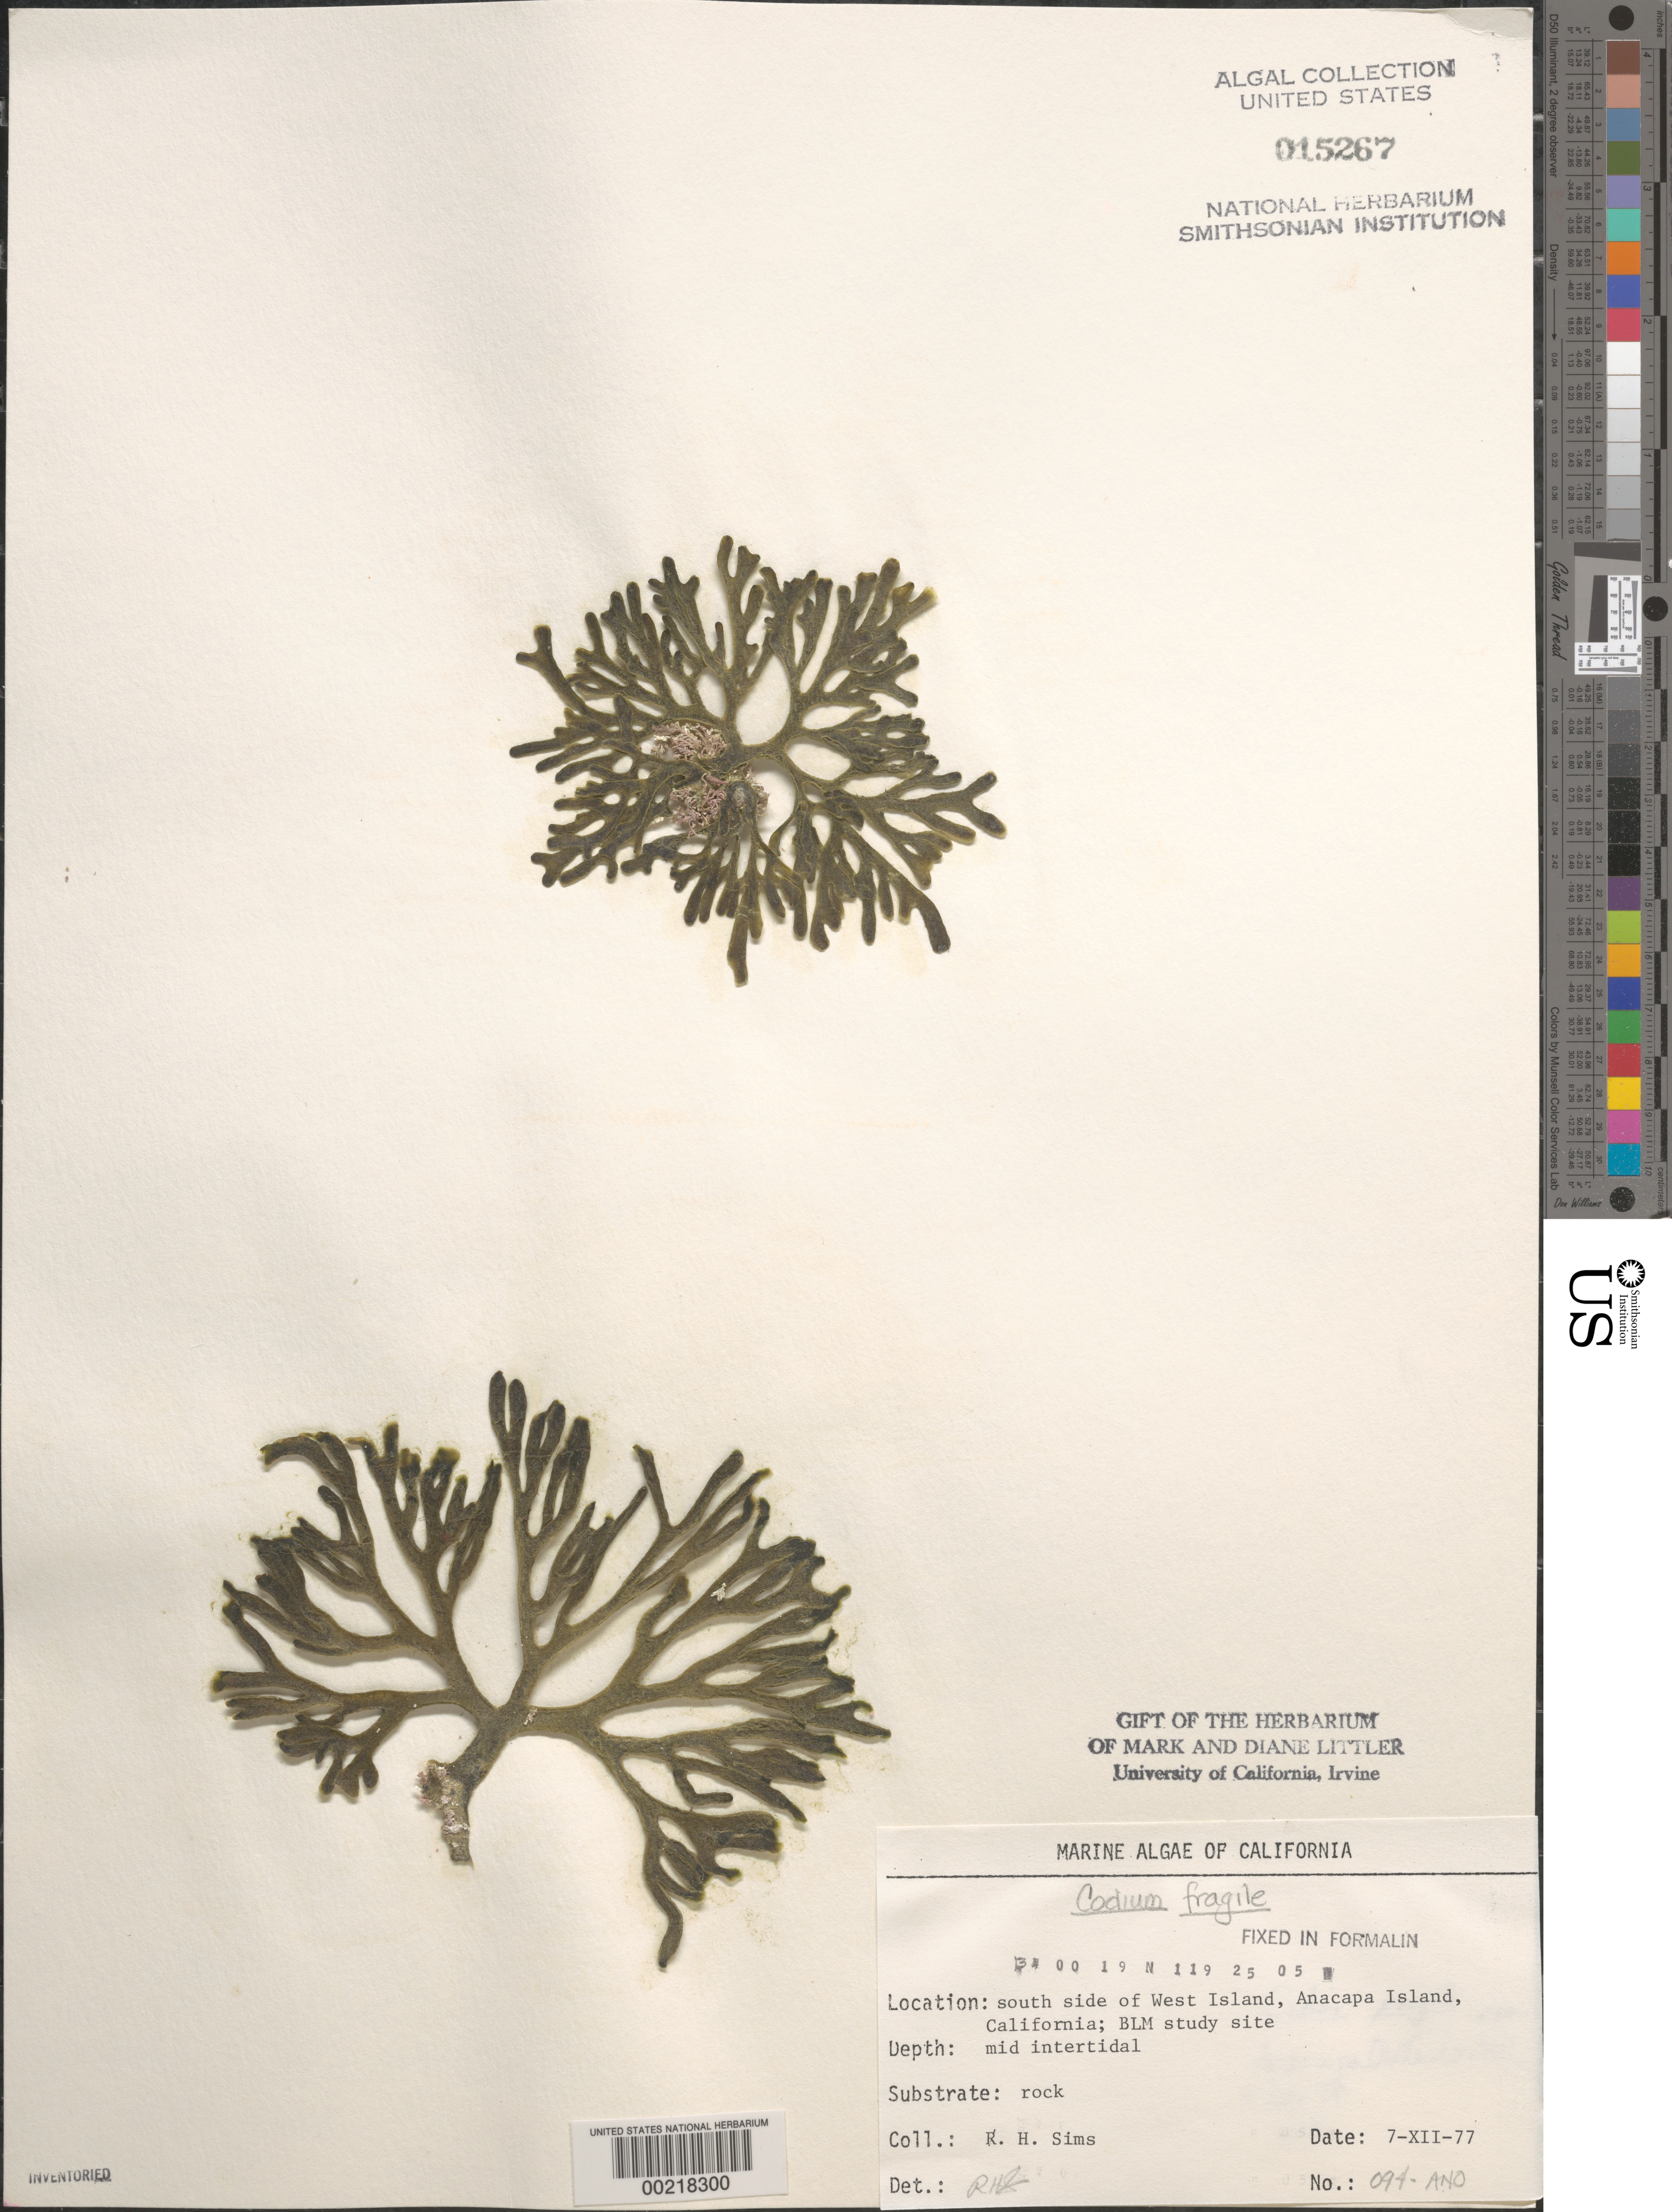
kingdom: Plantae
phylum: Chlorophyta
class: Ulvophyceae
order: Bryopsidales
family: Codiaceae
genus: Codium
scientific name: Codium fragile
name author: (Suringar) P. Hariot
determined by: Sims, Robert H.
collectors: R. H. Sims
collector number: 094-ANO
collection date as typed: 07 Dec 1977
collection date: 1977-12-07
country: United States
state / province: California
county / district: Ventura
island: Anacapa Island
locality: South side of west island, near Cat Rock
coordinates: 34 00'19"N, 119 25'05"W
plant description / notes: BLM-SOCALBIGHT Rocky Intertidal Survey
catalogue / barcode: US 15267